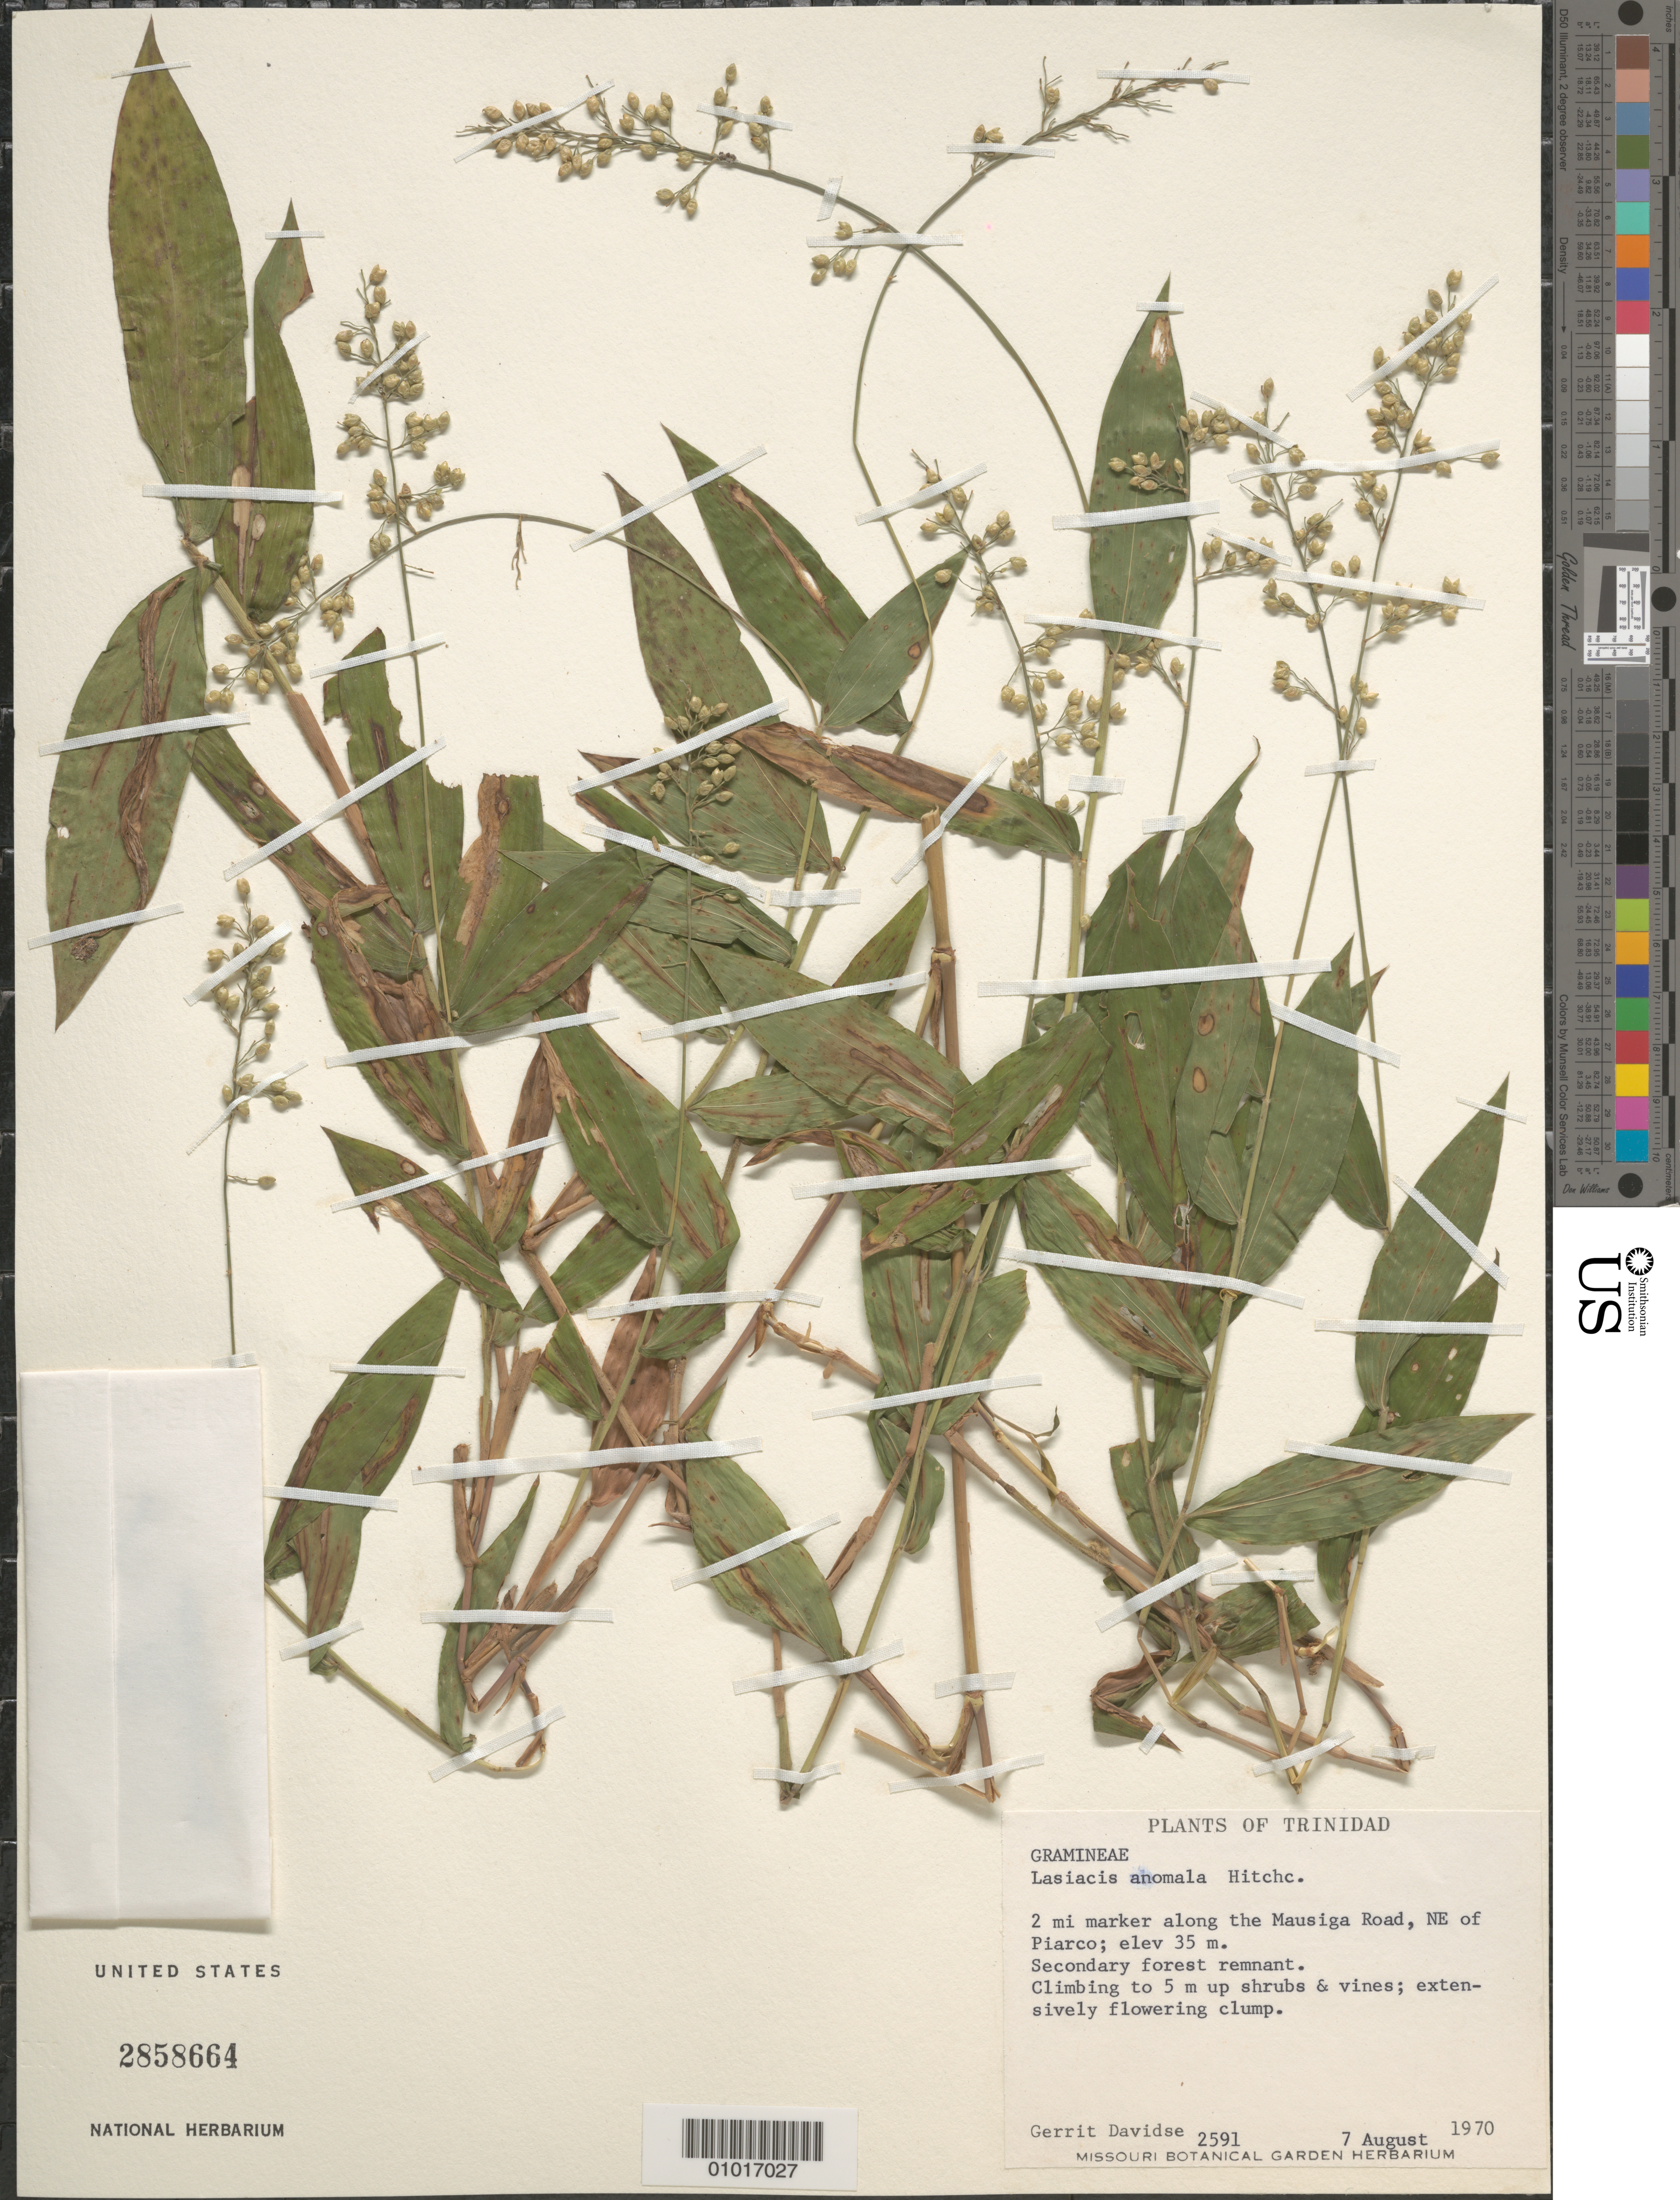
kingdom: Plantae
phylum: Tracheophyta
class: Liliopsida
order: Poales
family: Poaceae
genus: Lasiacis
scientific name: Lasiacis anomala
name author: Hitchc.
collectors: G. Davidse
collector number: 2591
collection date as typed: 07 Aug 1970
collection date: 1970-08-07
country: Trinidad and Tobago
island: Trinidad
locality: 2 mi marker along the Mausiga road, NE of Piarco;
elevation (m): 35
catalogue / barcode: US 2858664